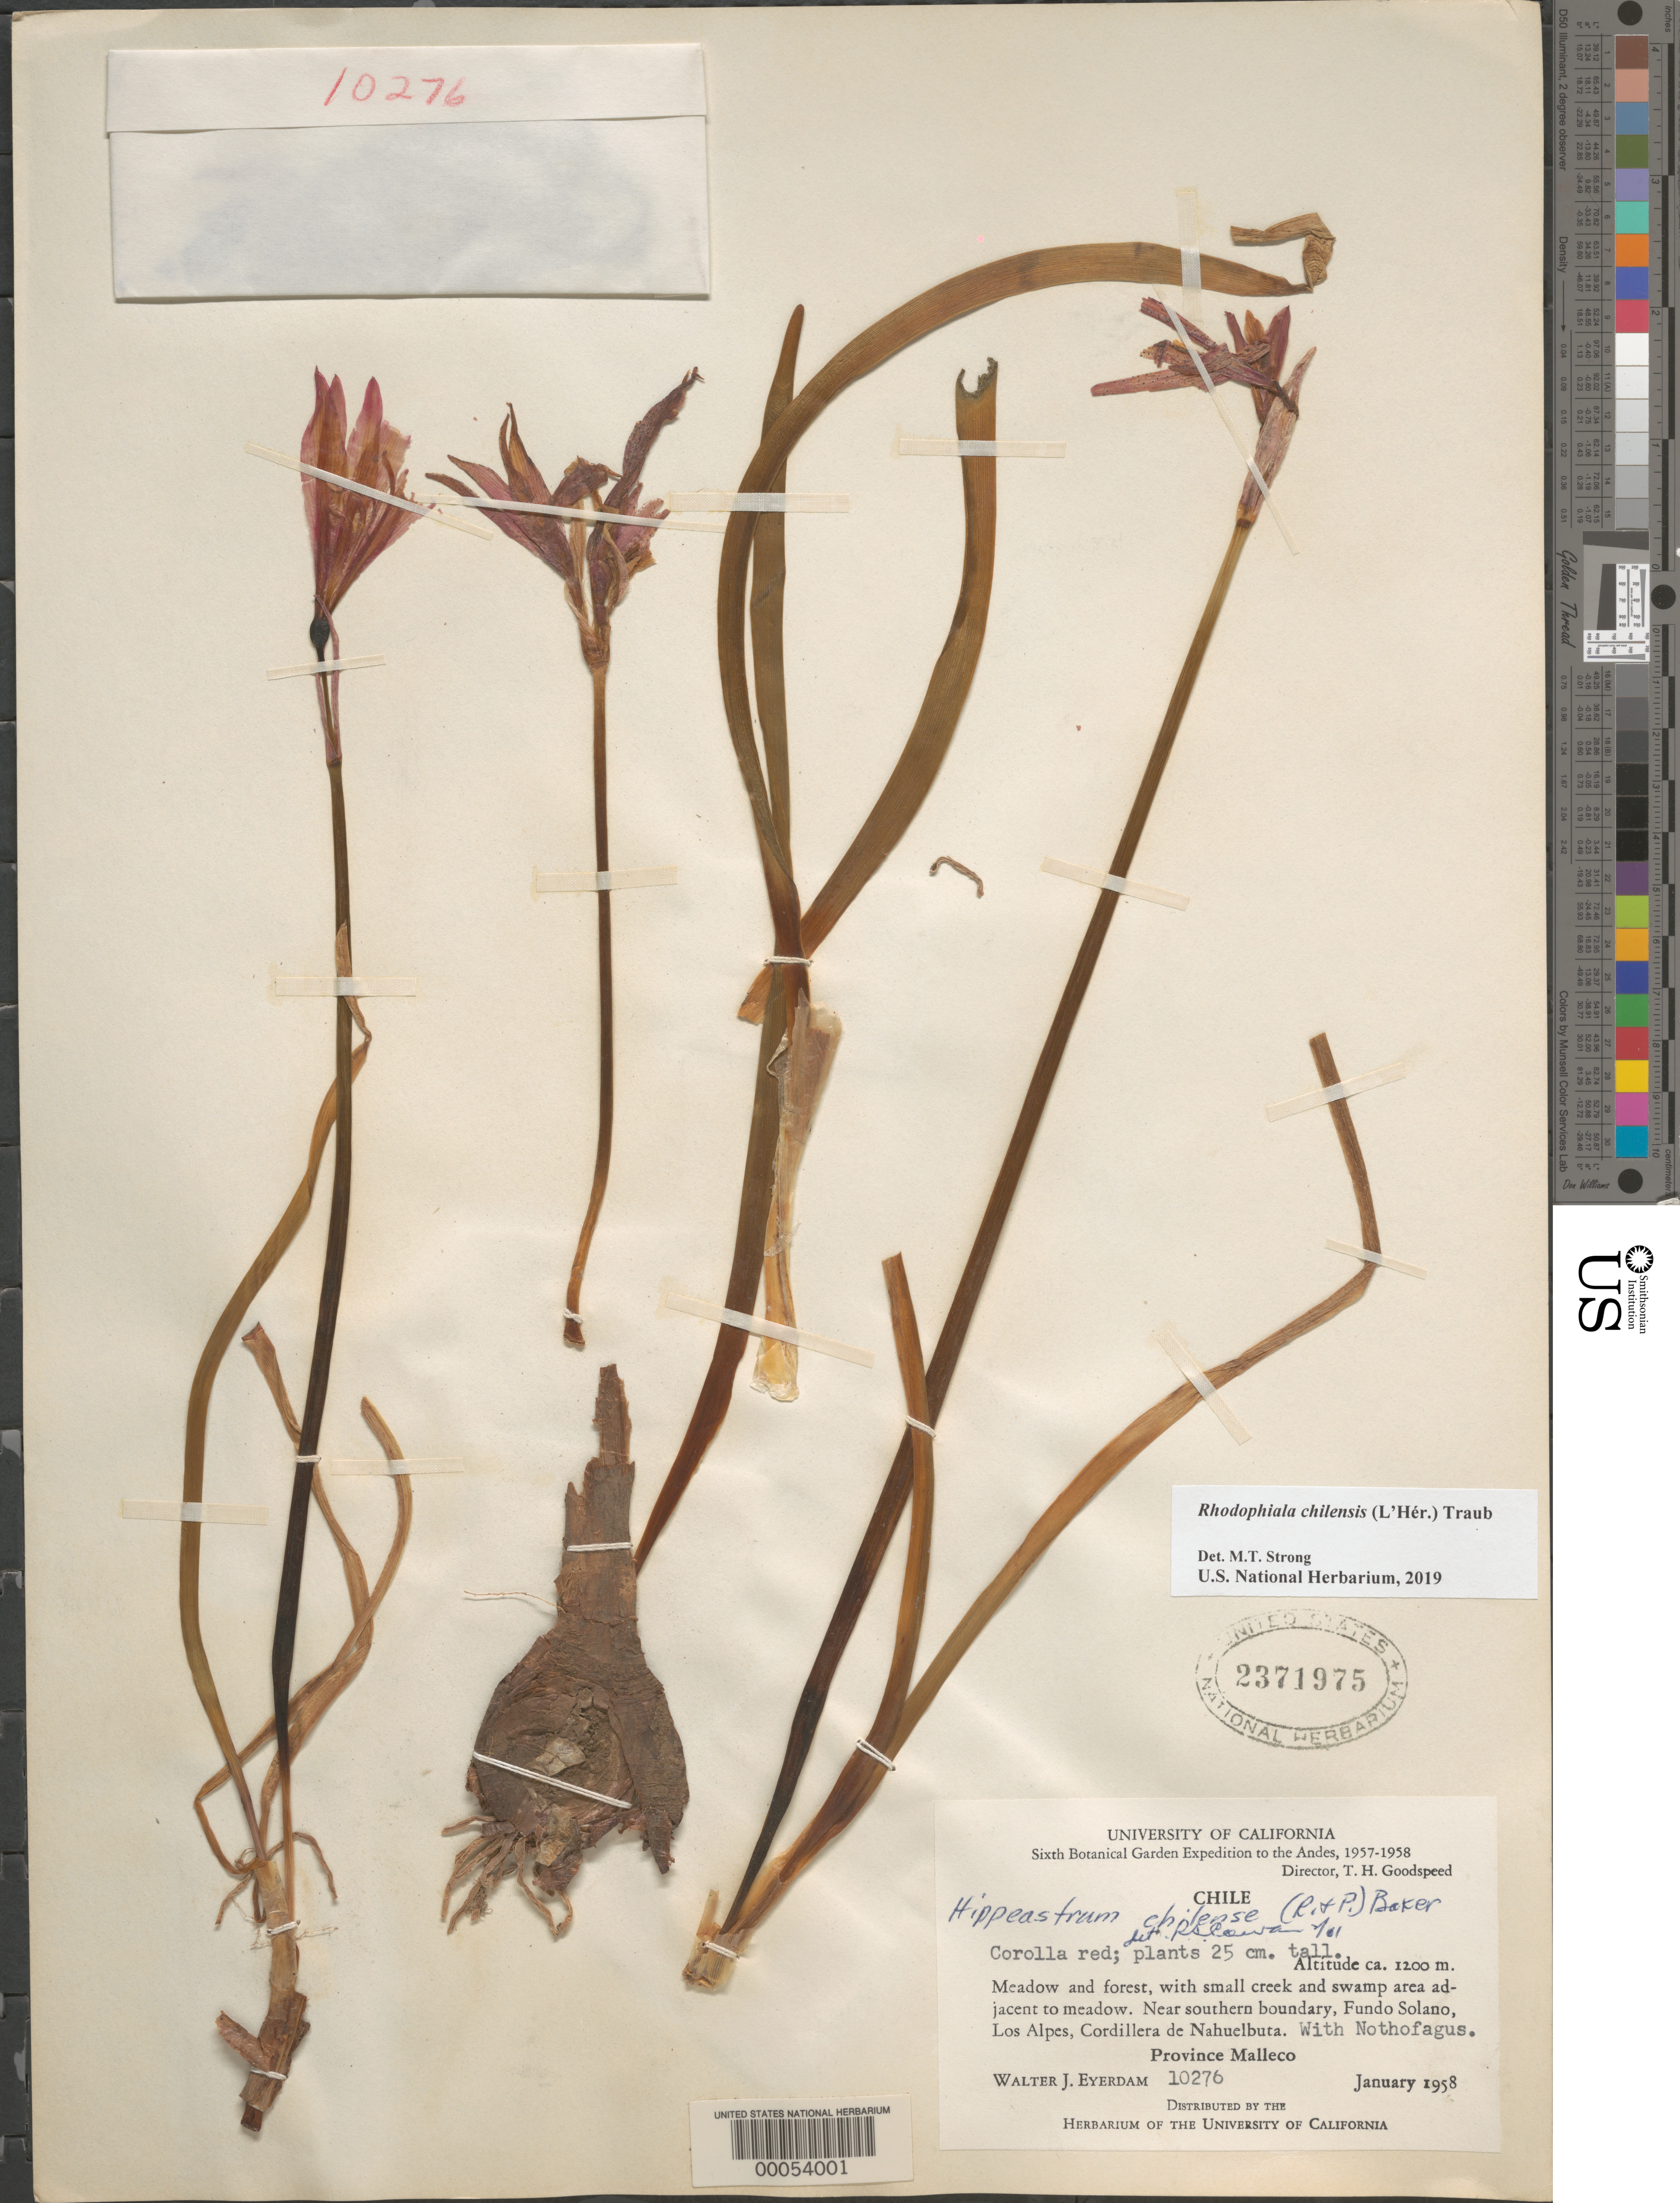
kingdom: Plantae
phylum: Tracheophyta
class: Liliopsida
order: Asparagales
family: Amaryllidaceae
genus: Rhodophiala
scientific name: Rhodophiala chilensis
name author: (L'Hér.) Traub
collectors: W. J. Eyerdam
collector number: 10276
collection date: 1958-01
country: Chile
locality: Andes. Near southern boundary, Fundo Solano, Los Alpes, Cordillera de Nahuelbuta. Province Malleco.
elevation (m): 1200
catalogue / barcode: US 2371975